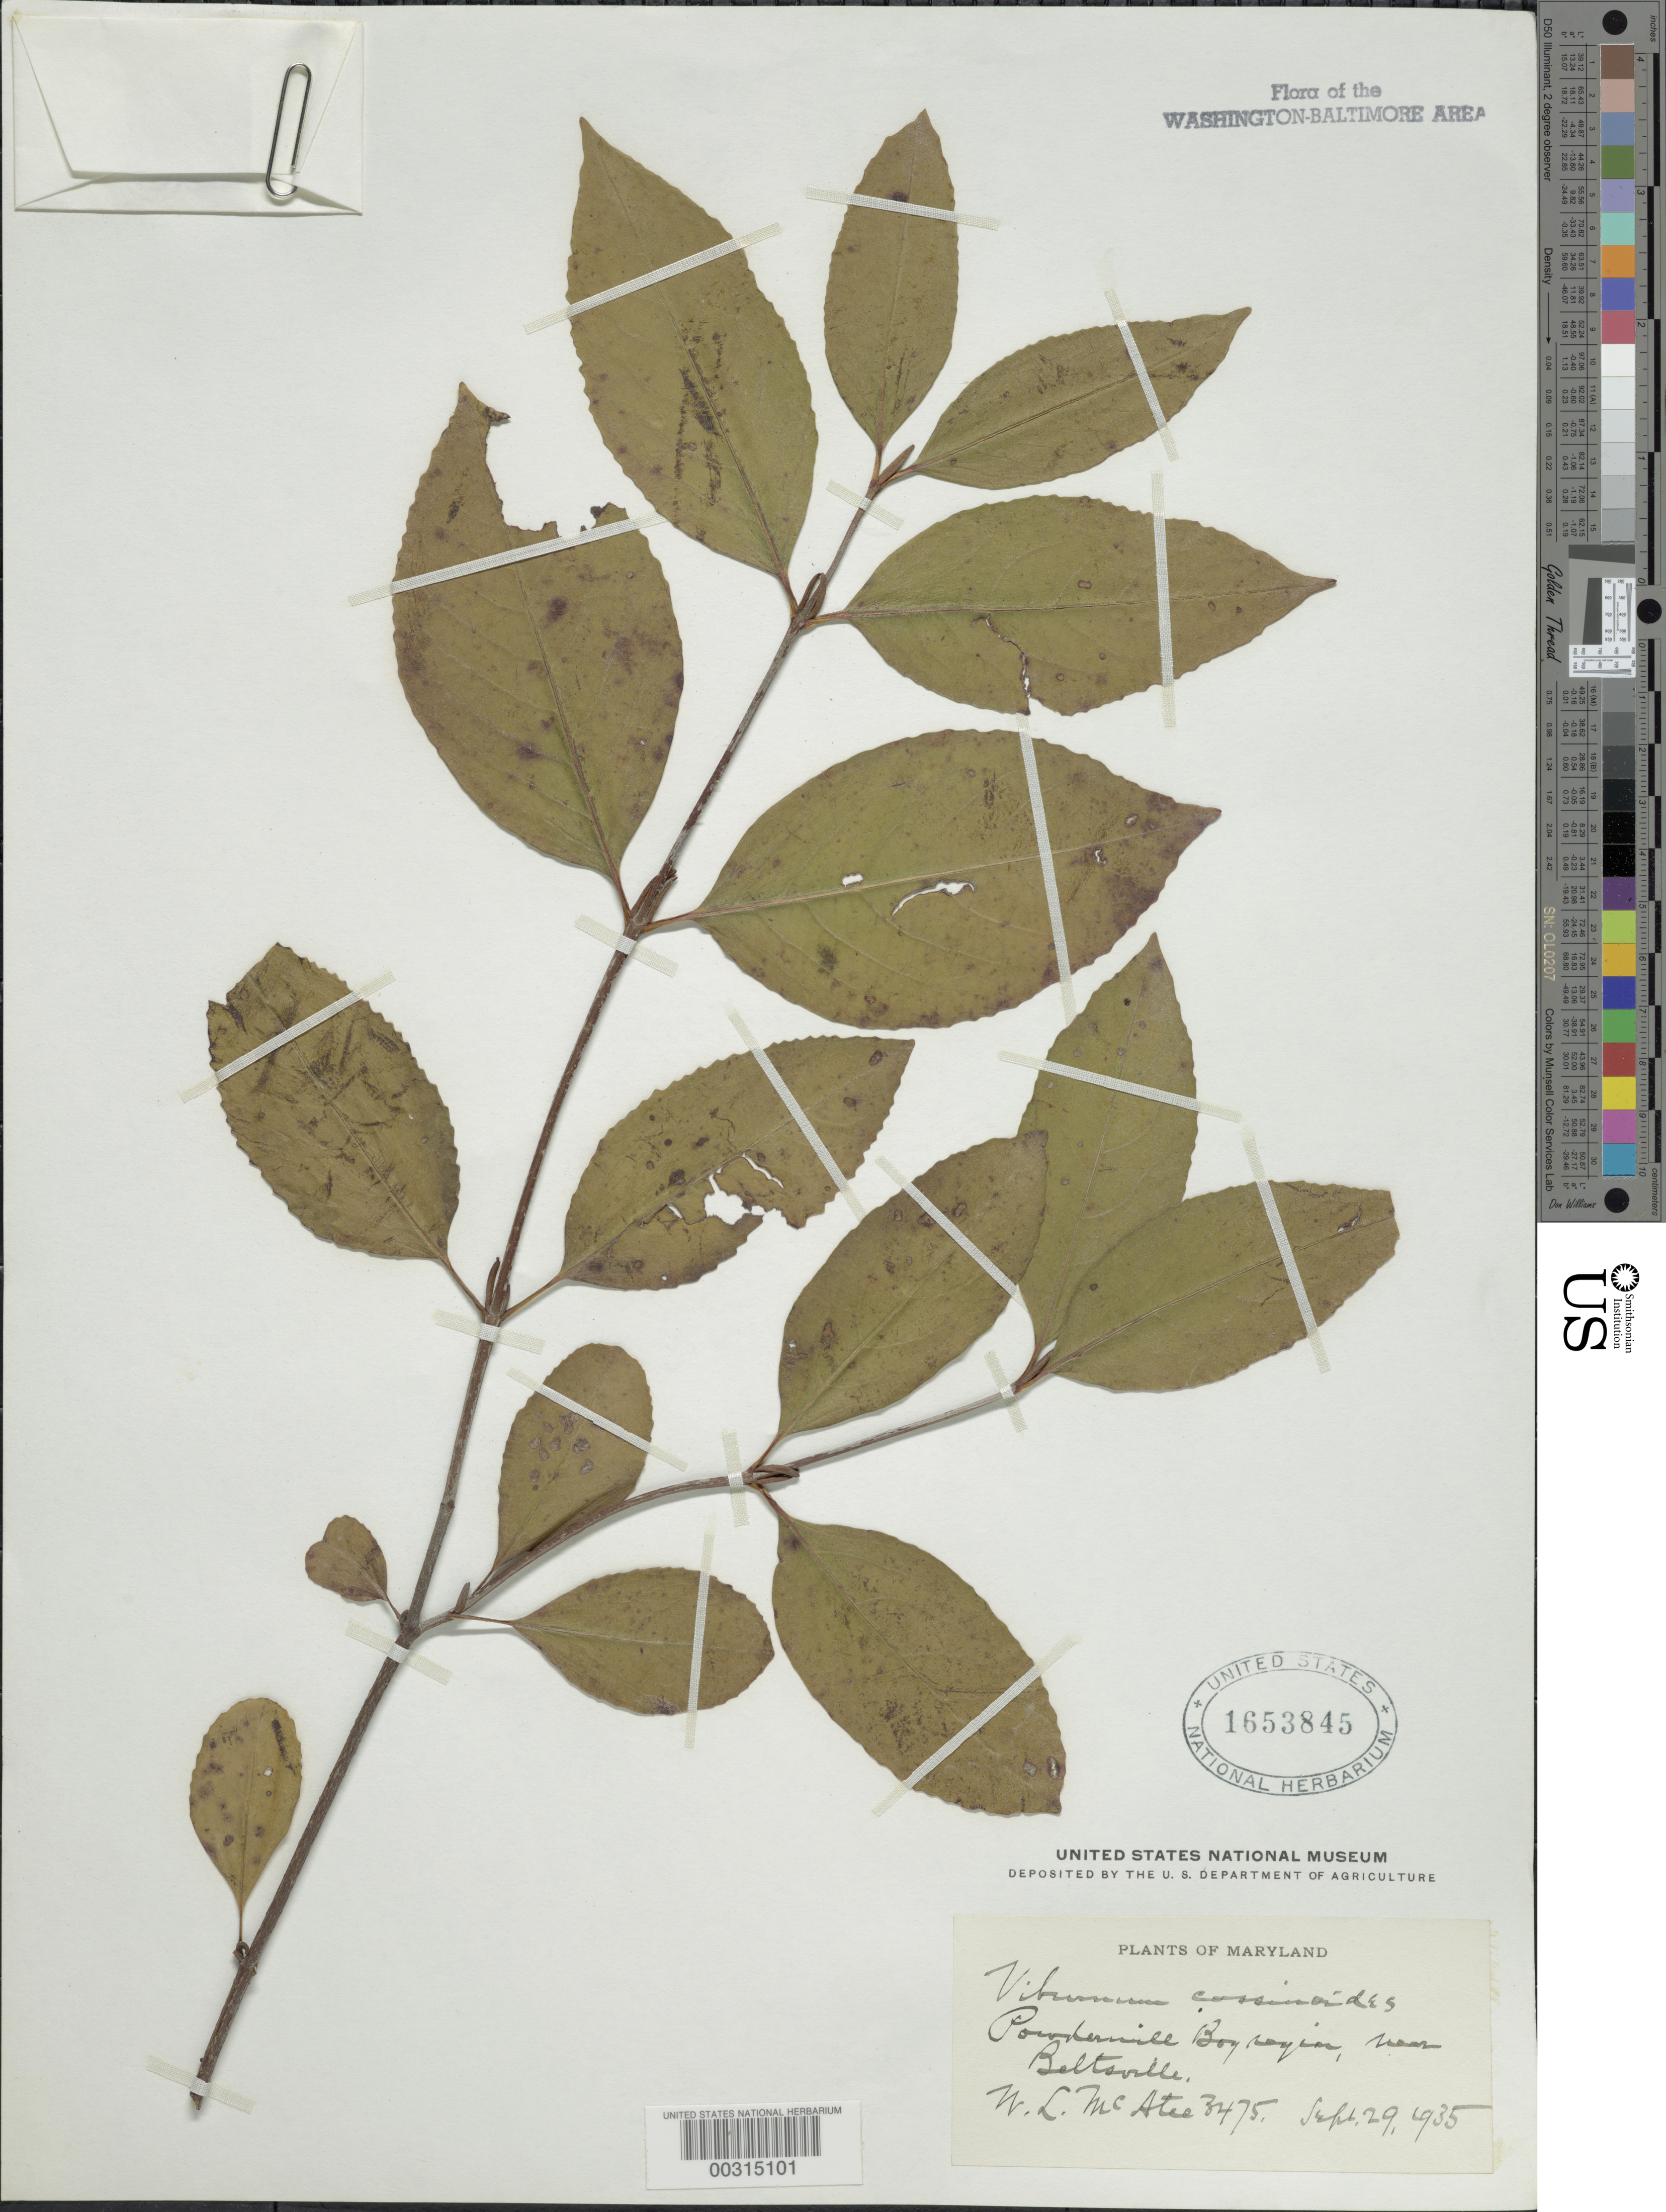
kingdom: Plantae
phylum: Tracheophyta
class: Magnoliopsida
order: Dipsacales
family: Viburnaceae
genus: Viburnum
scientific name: Viburnum cassinoides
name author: L.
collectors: W. McAtee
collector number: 3475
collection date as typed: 29 May 1909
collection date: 1909-05-29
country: United States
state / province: Maryland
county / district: Prince George's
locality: Powdermill Bogs, near Beltsville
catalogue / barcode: US 1653845